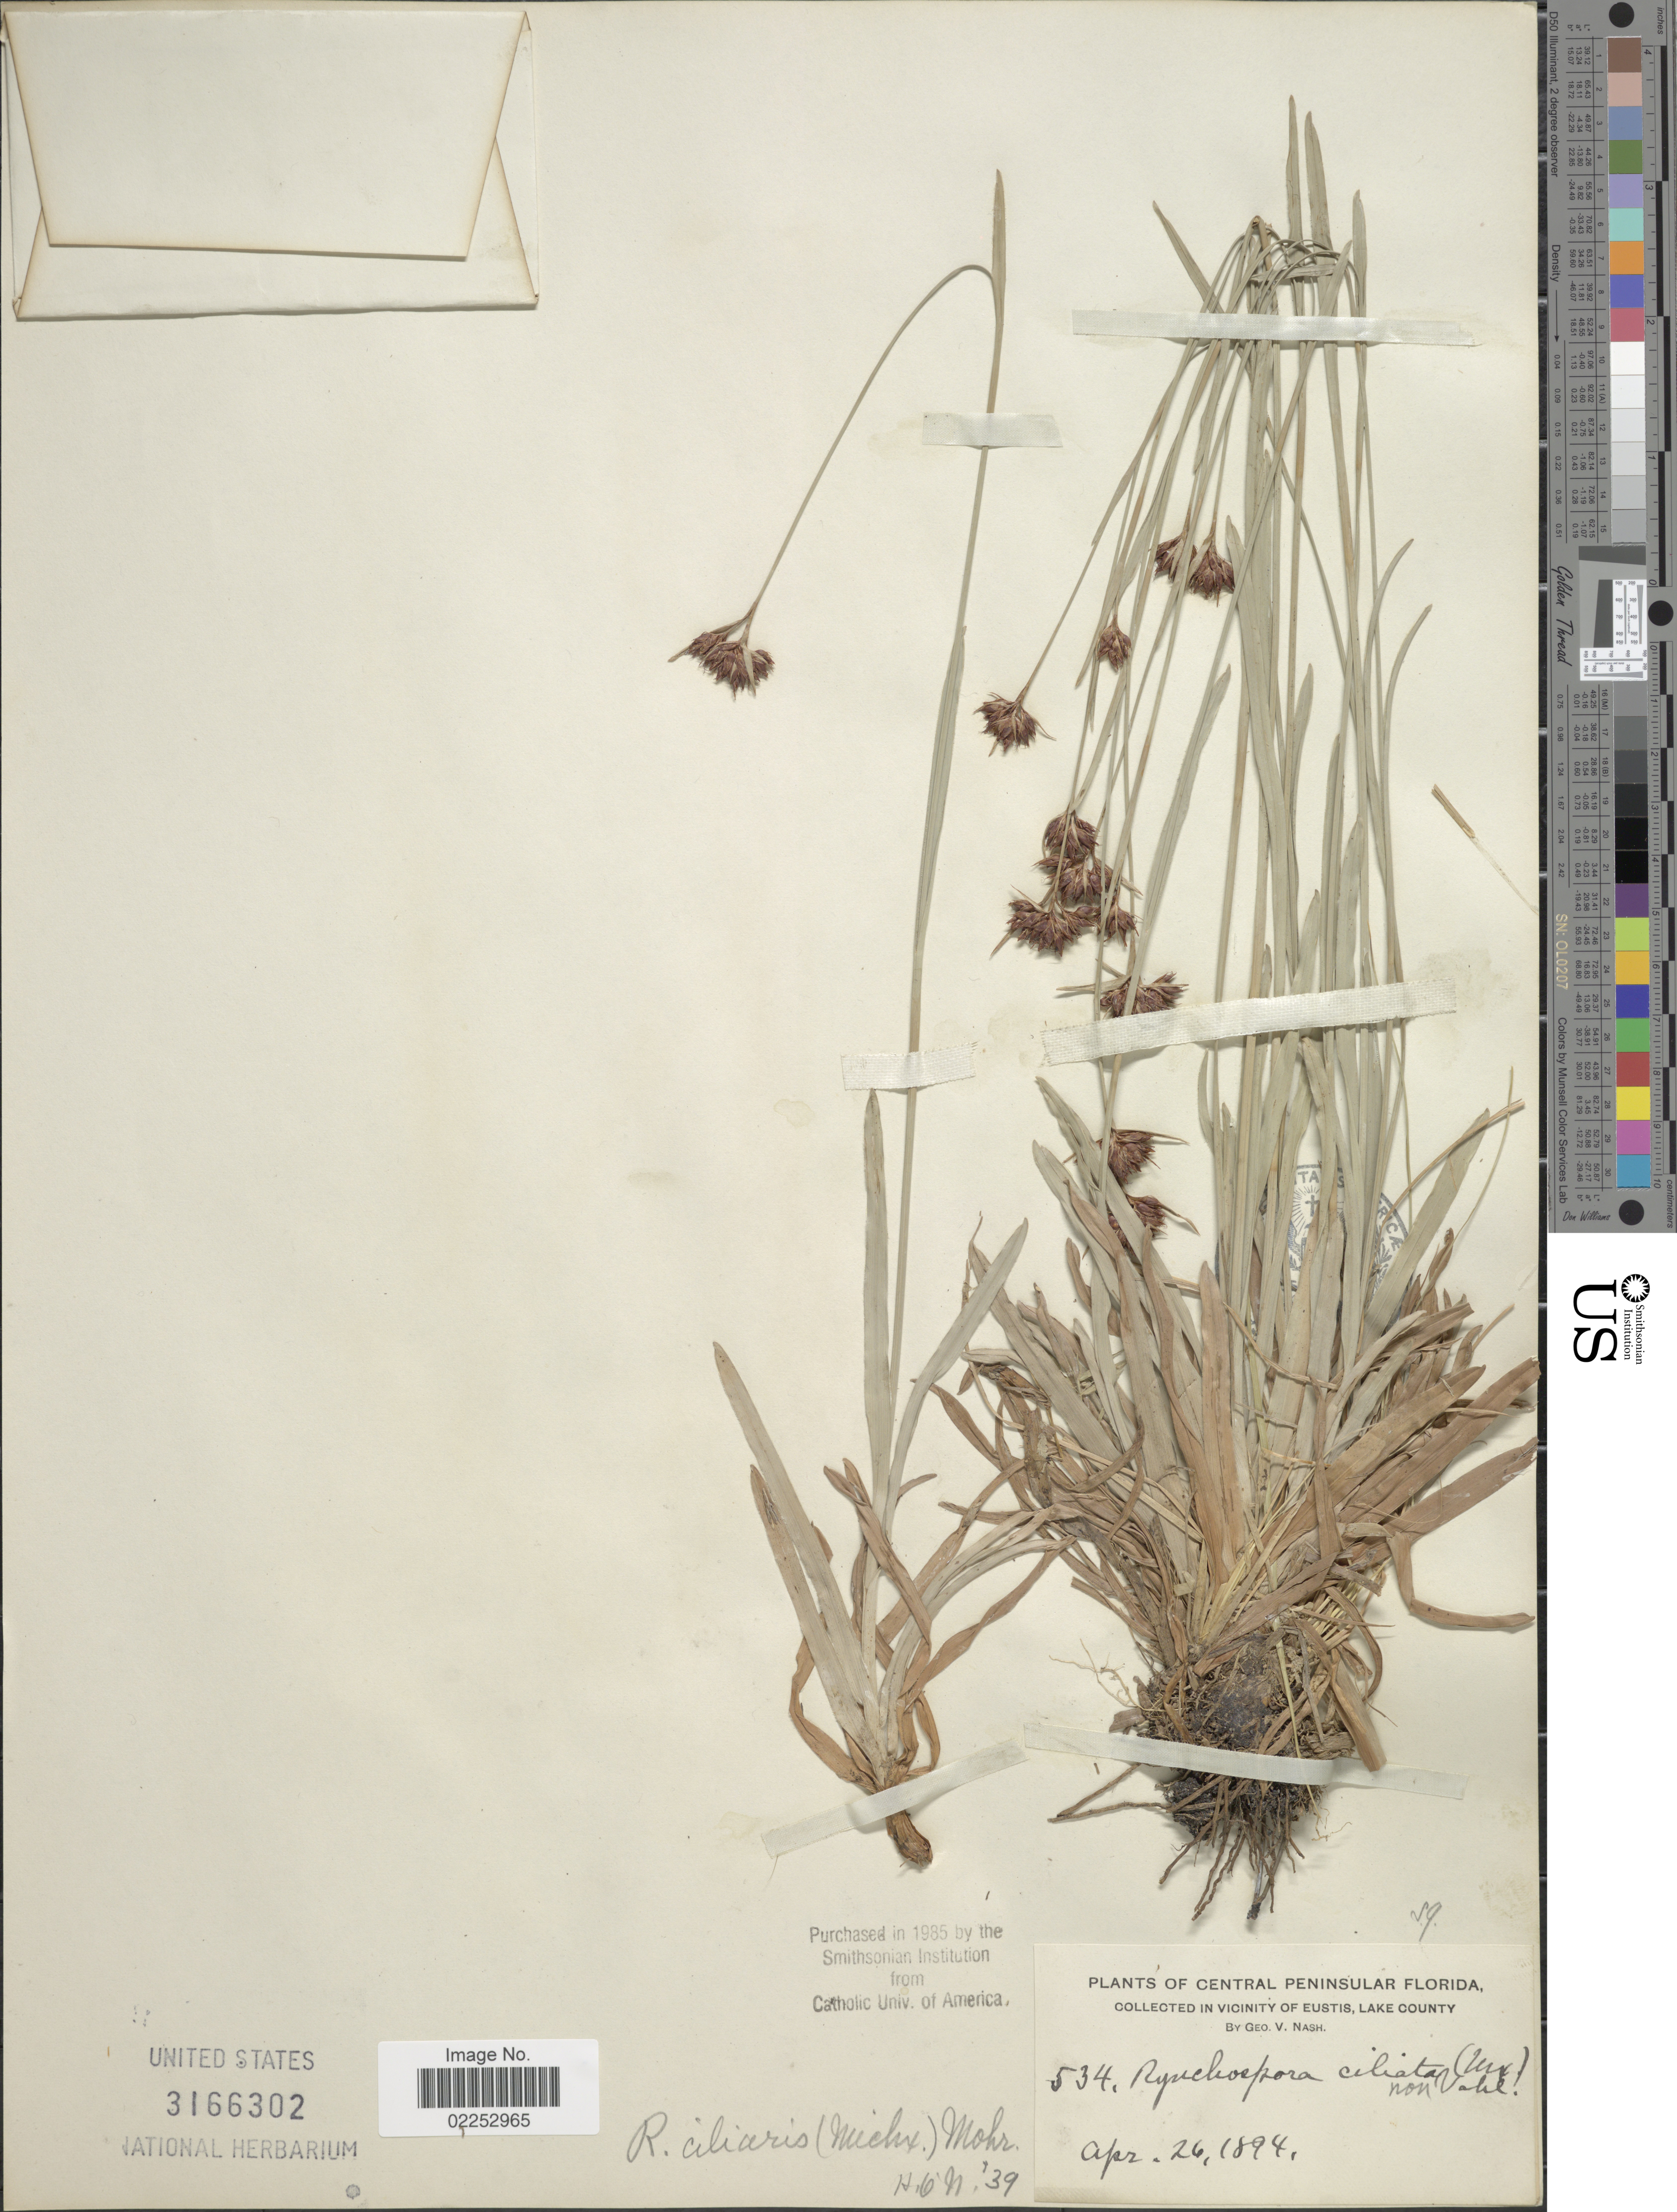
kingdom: Plantae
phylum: Tracheophyta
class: Liliopsida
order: Poales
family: Cyperaceae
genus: Rhynchospora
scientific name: Rhynchospora ciliaris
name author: (Michx.) C. Mohr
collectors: G. V. Nash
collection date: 1894-04-26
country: United States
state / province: Florida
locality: Central Peninsular Florida. Vicinity of Eustis Lake, Lake County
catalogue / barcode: US 3166302